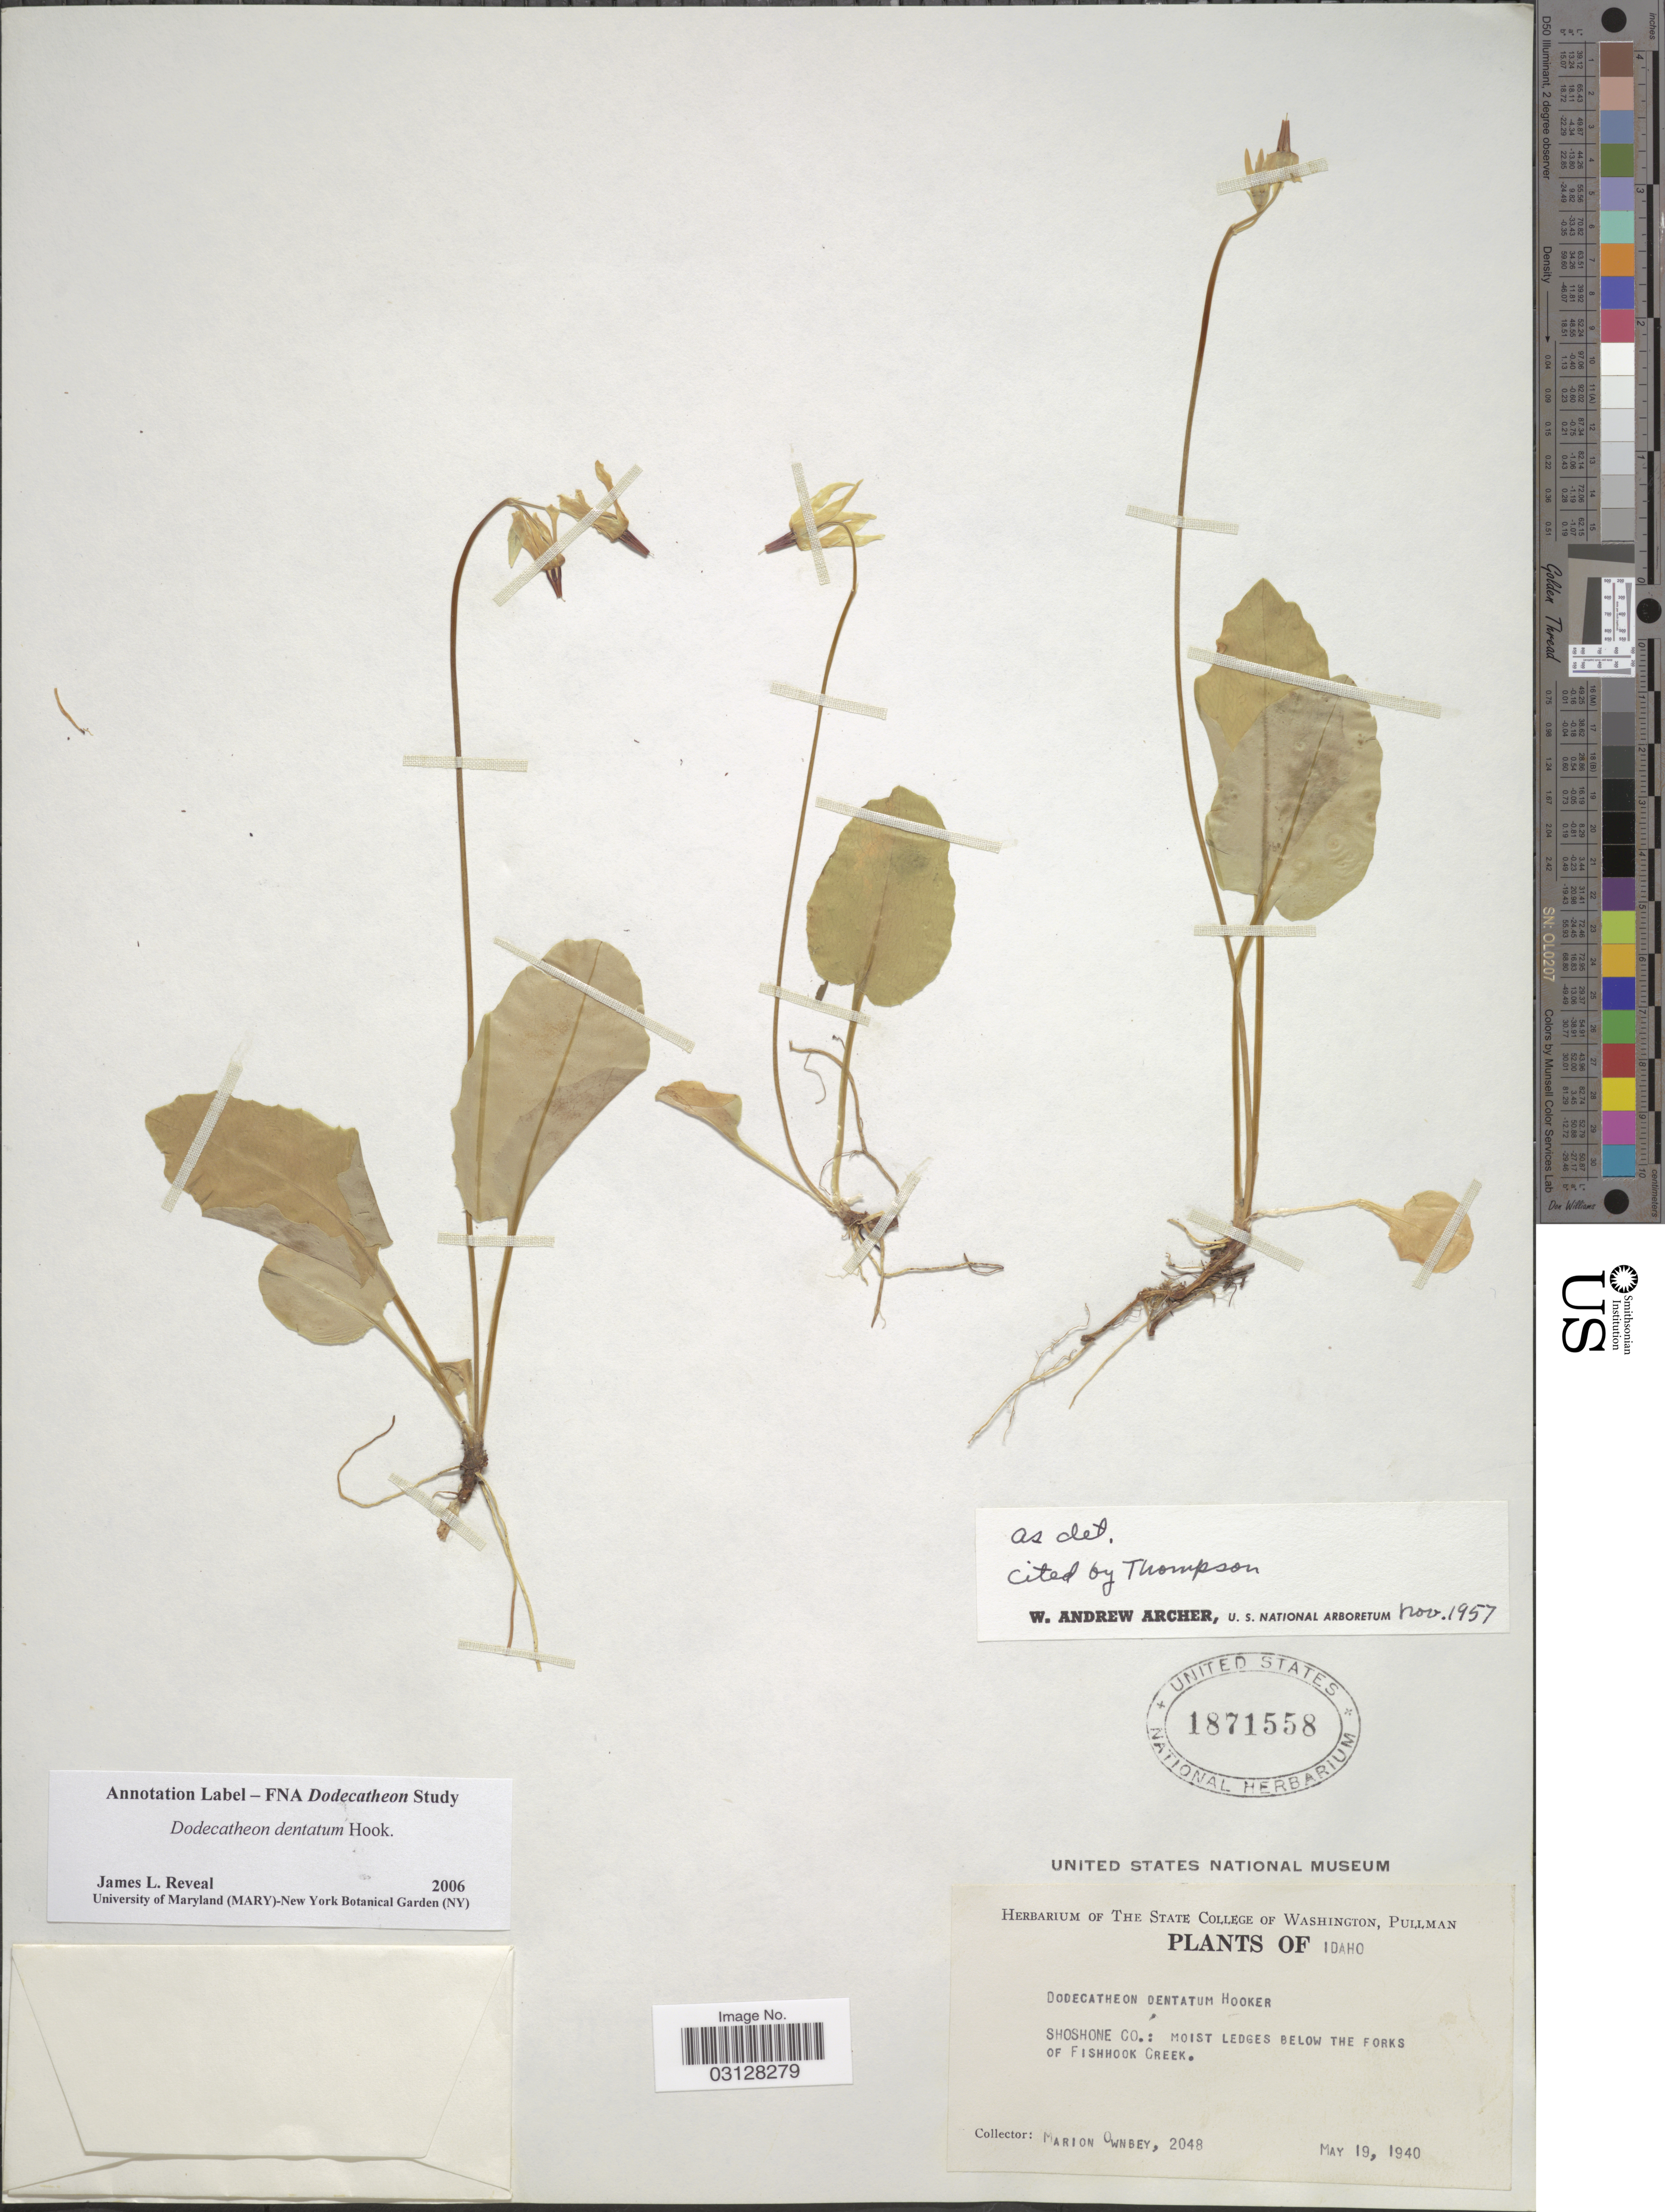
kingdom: Plantae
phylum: Tracheophyta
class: Magnoliopsida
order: Ericales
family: Primulaceae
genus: Dodecatheon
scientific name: Dodecatheon dentatum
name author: Hook.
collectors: M. Ownbey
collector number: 2048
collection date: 1940-05-19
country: United States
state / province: Idaho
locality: Shoshone Co.: moist ledges below the forks of Fishhook Creek.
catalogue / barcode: US 1871558